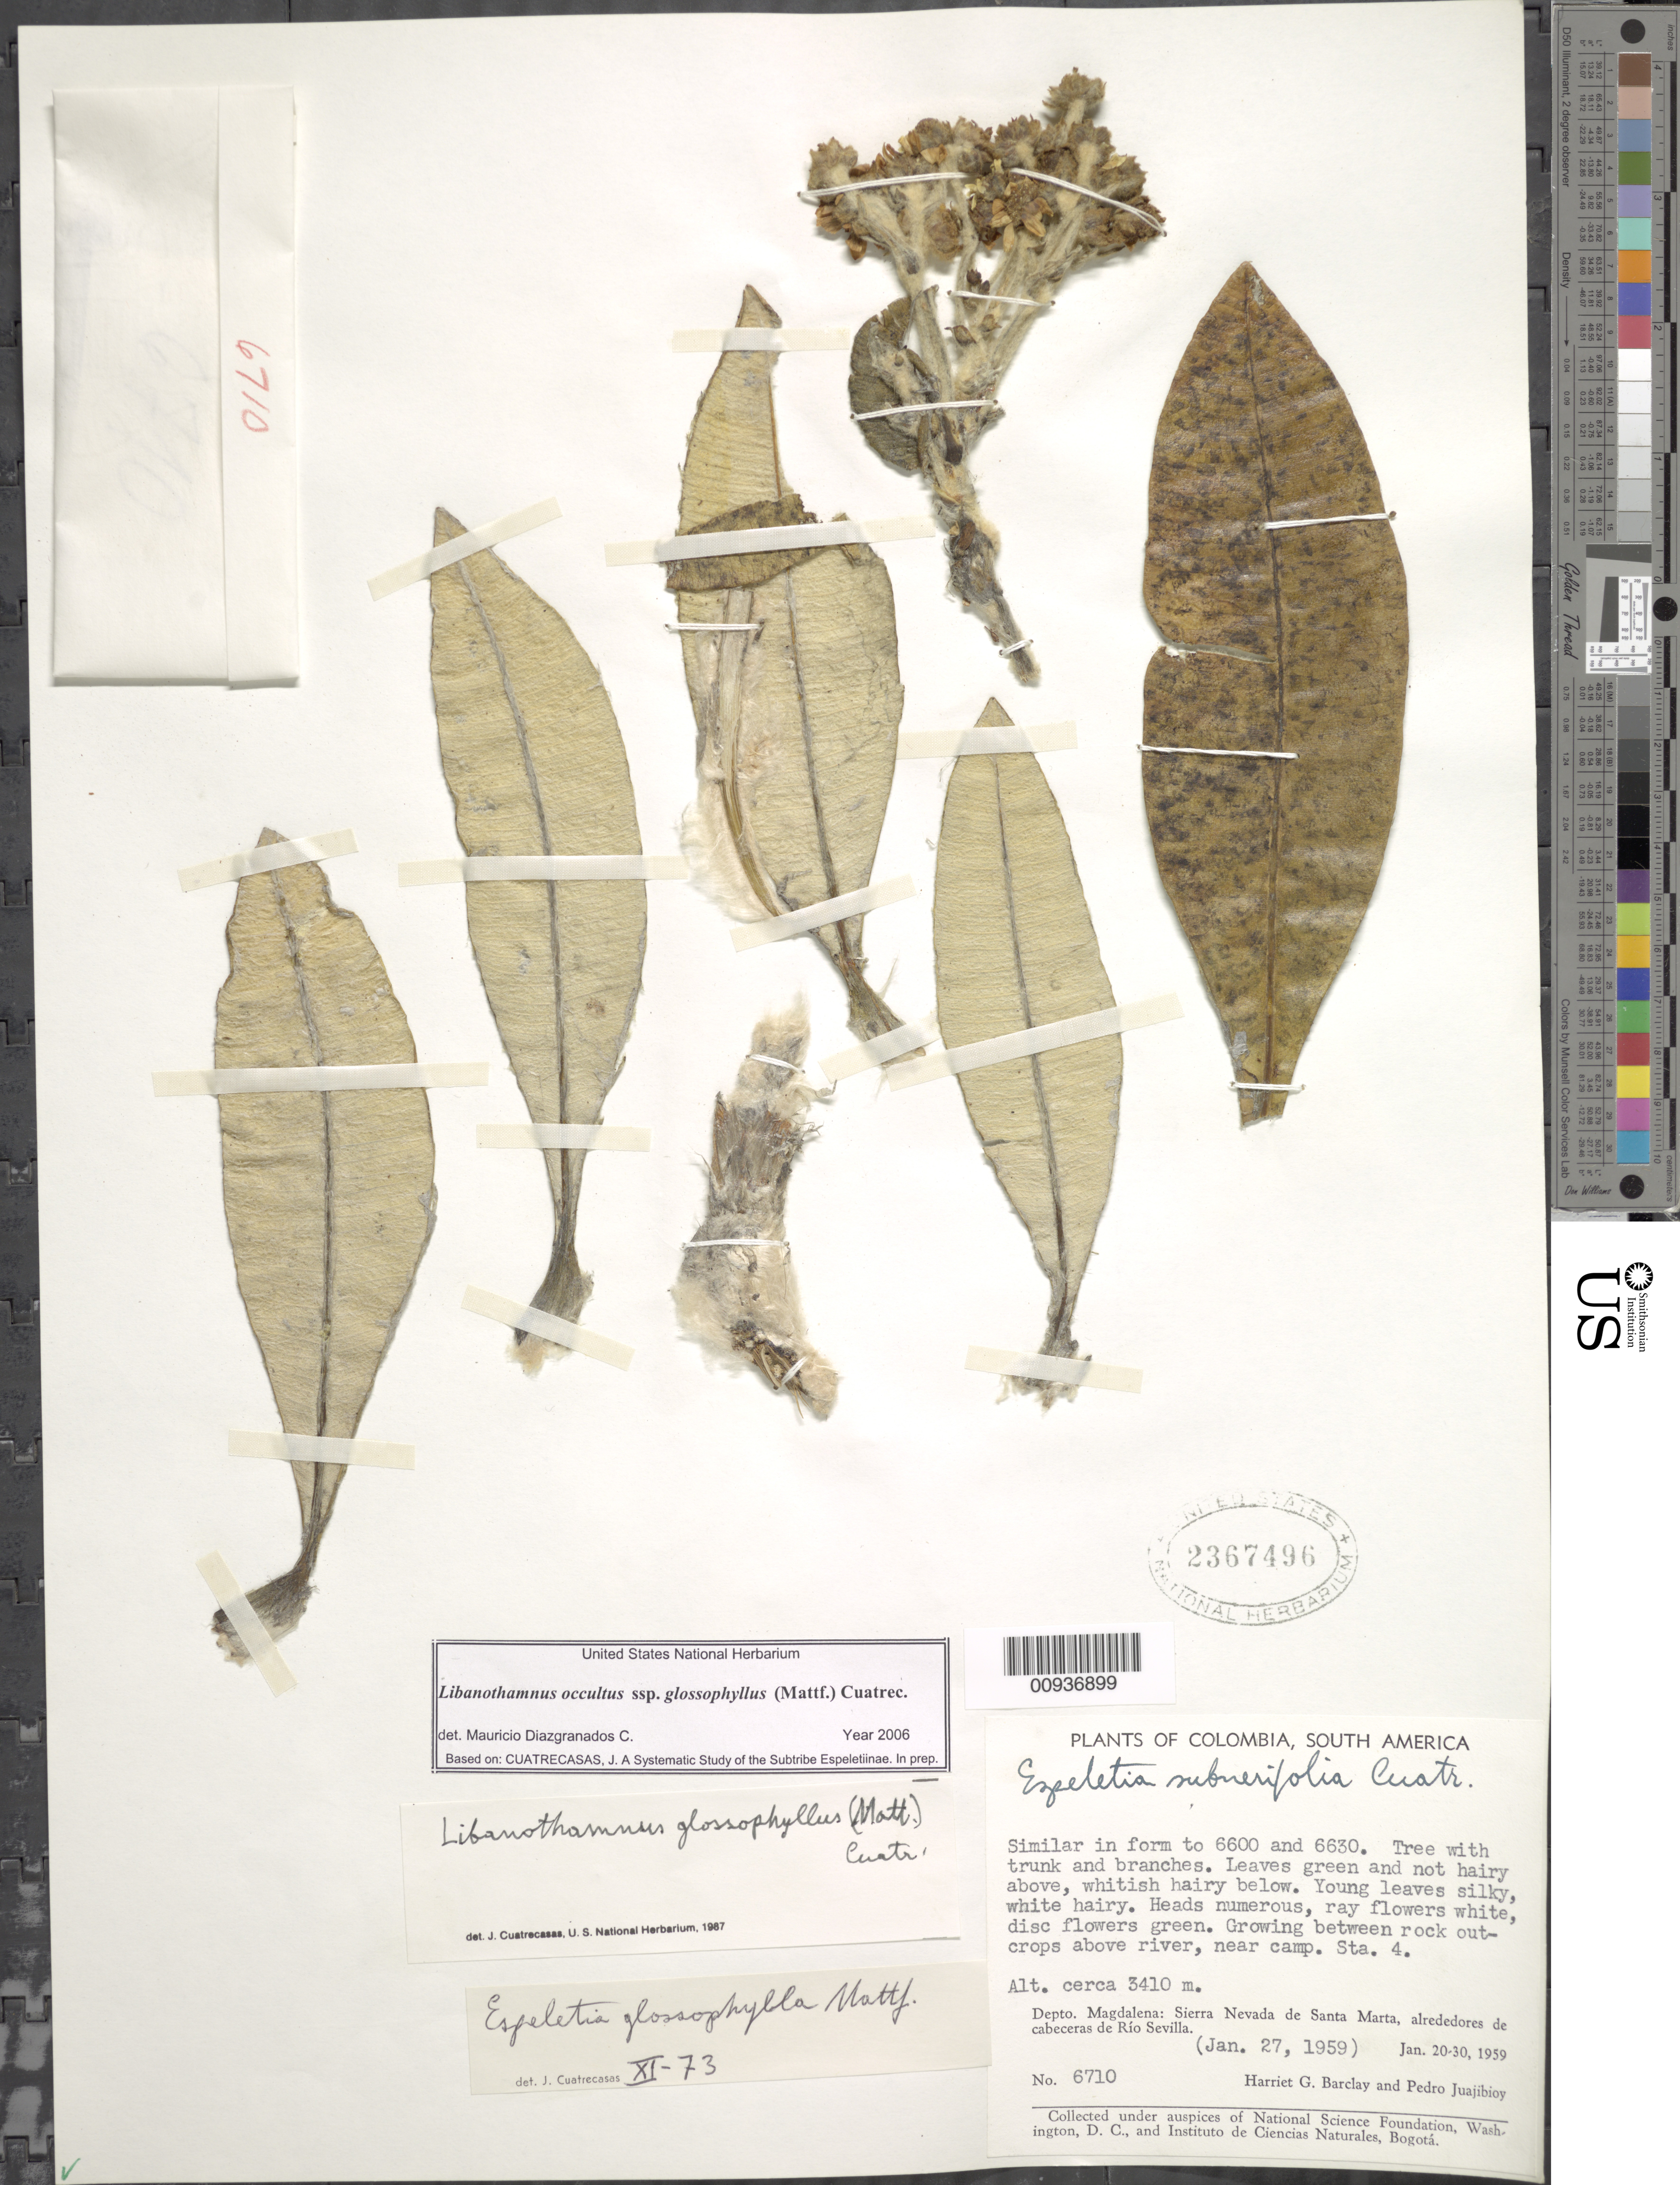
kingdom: Plantae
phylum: Tracheophyta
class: Magnoliopsida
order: Asterales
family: Asteraceae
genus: Libanothamnus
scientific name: Libanothamnus occultus subsp. glossophyllus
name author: (Mattf.) Cuatrec.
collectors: H. G. Barclay & P. Juajibioy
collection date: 1959-01-27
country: Colombia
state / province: Magdalena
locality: Sierra Nevada de Santa Marta, alrededores de cabeceras Río Sevilla. Growing between rock outcrops above river, near camp. Sta. 4.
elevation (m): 3410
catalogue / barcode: US 2367496